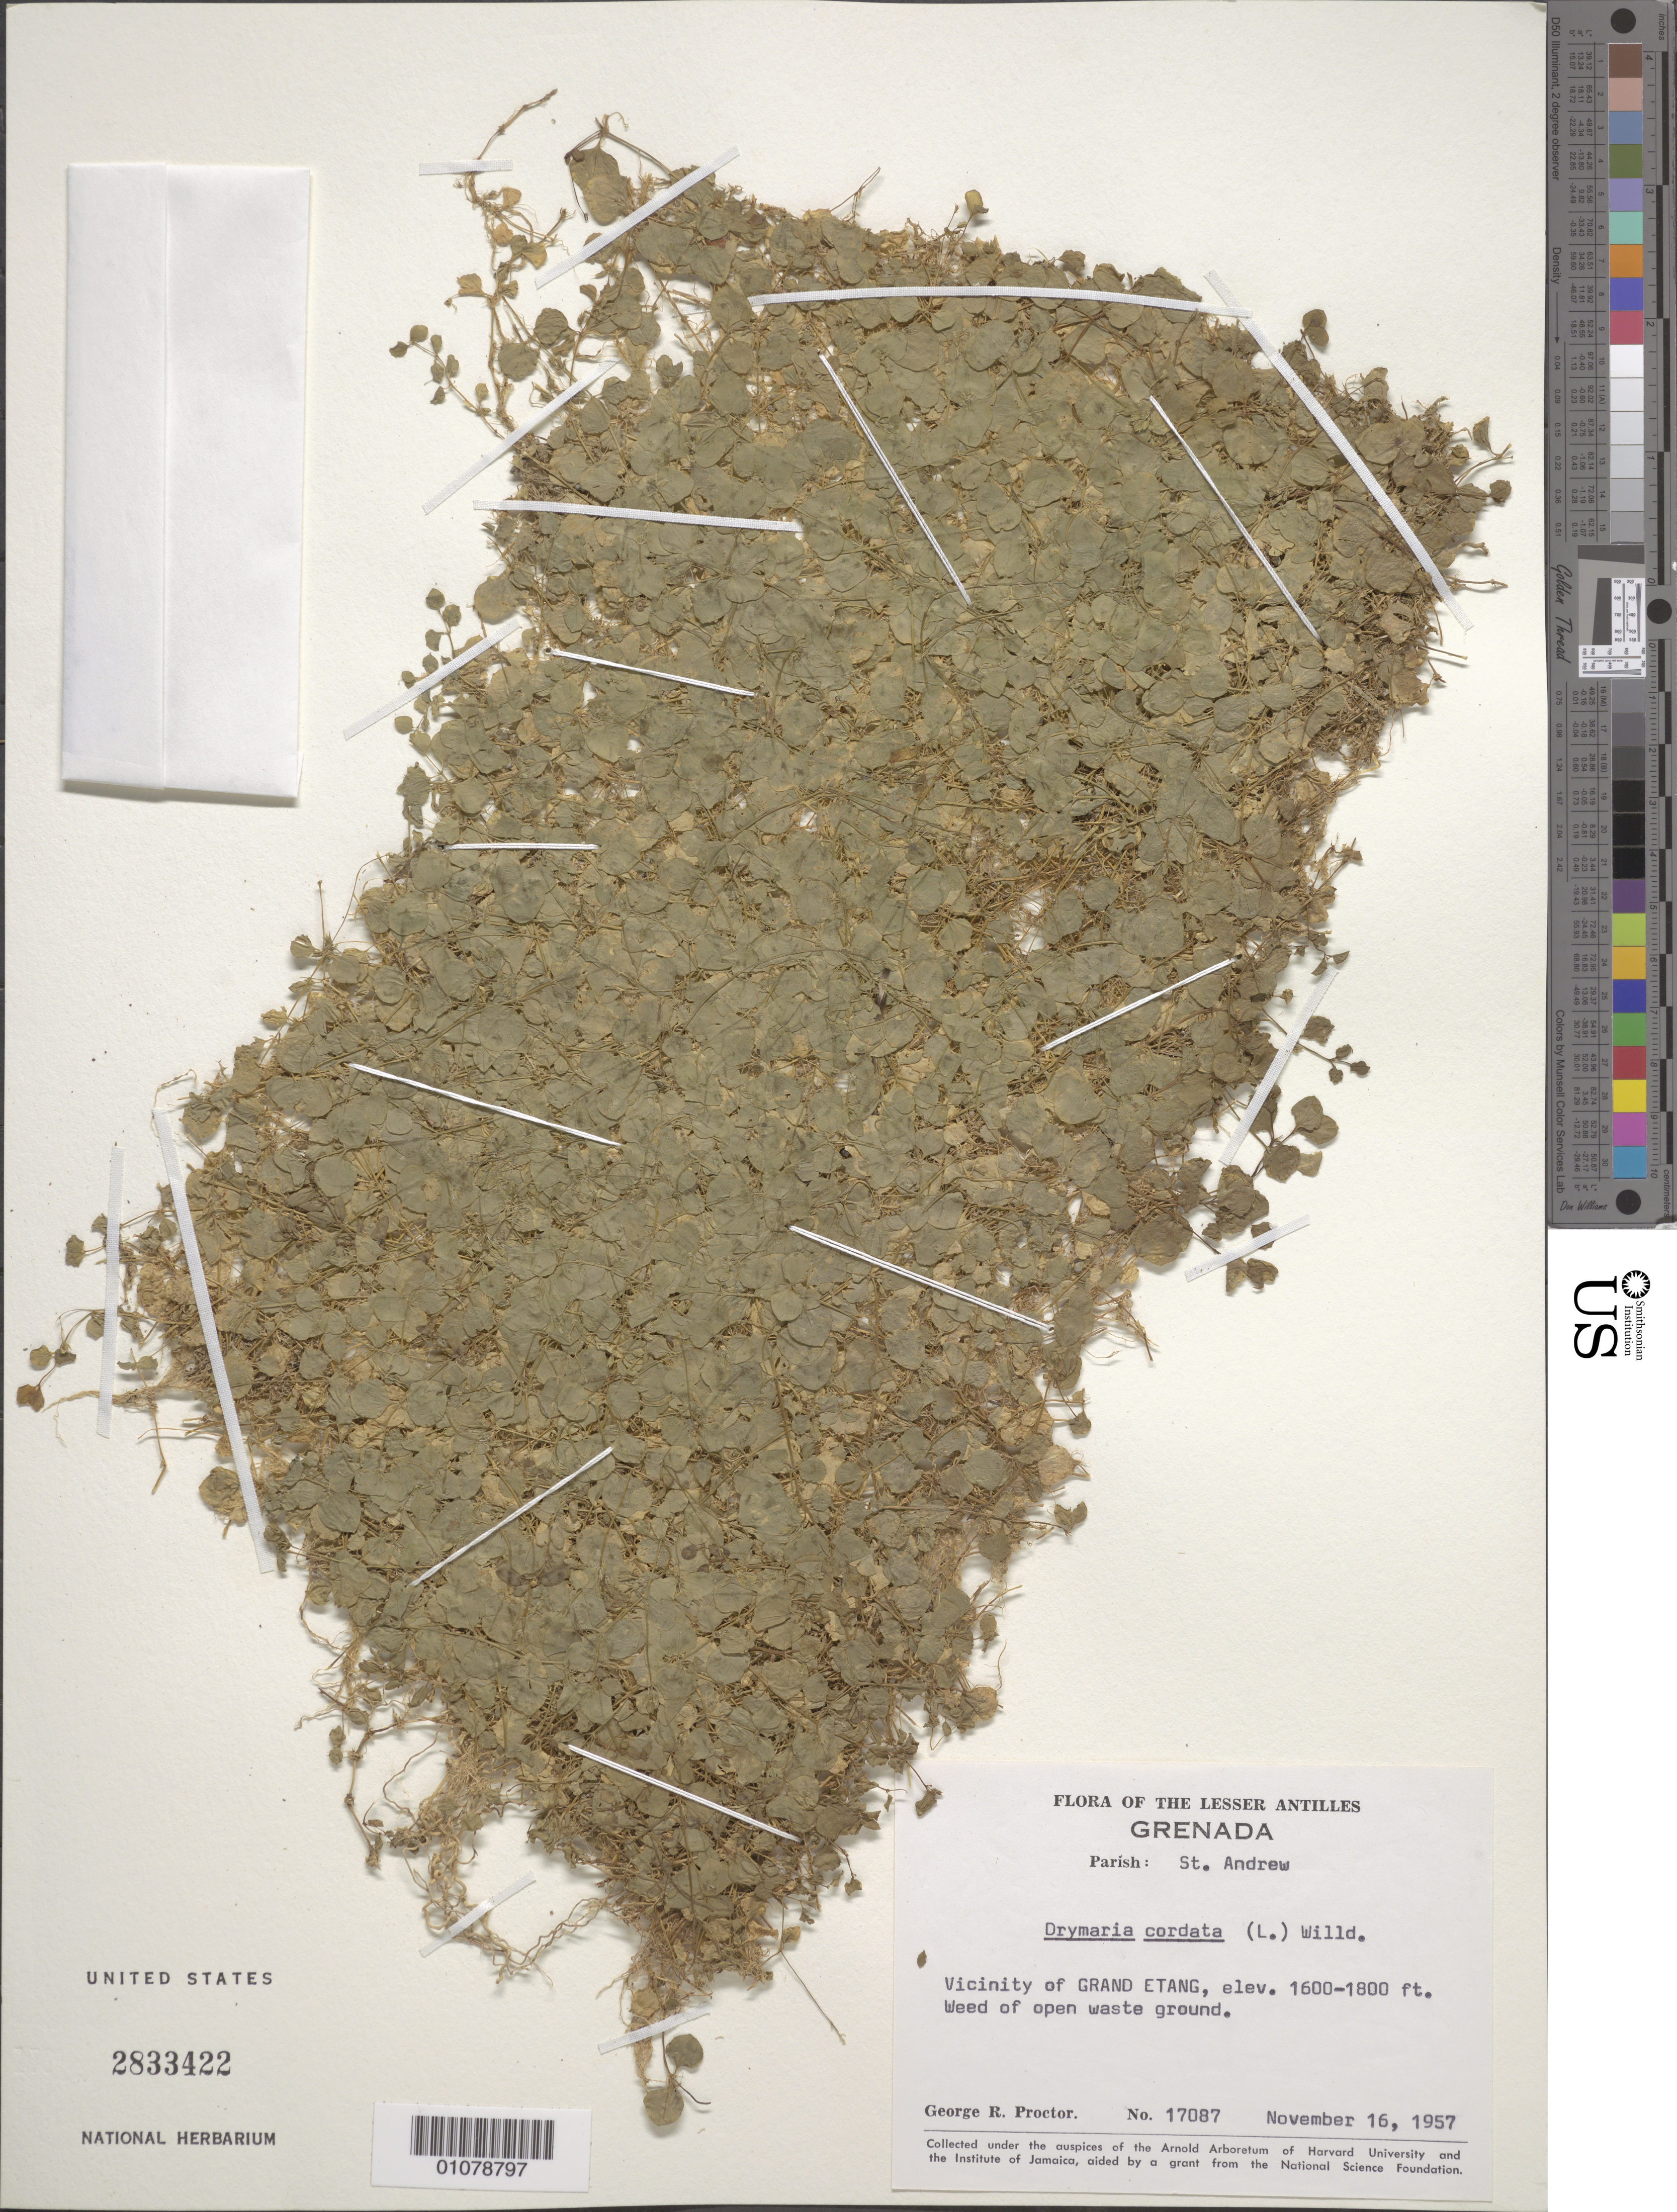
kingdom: Plantae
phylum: Tracheophyta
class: Magnoliopsida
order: Caryophyllales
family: Caryophyllaceae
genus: Drymaria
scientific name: Drymaria cordata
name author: (L.) Willd. ex Schult.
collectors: G. R. Proctor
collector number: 17087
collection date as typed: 16 Nov 1957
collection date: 1957-11-16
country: Grenada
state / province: Saint Andrew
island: Grenada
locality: St Andrew, vicinity of Grand Etang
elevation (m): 488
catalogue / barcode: US 2833422